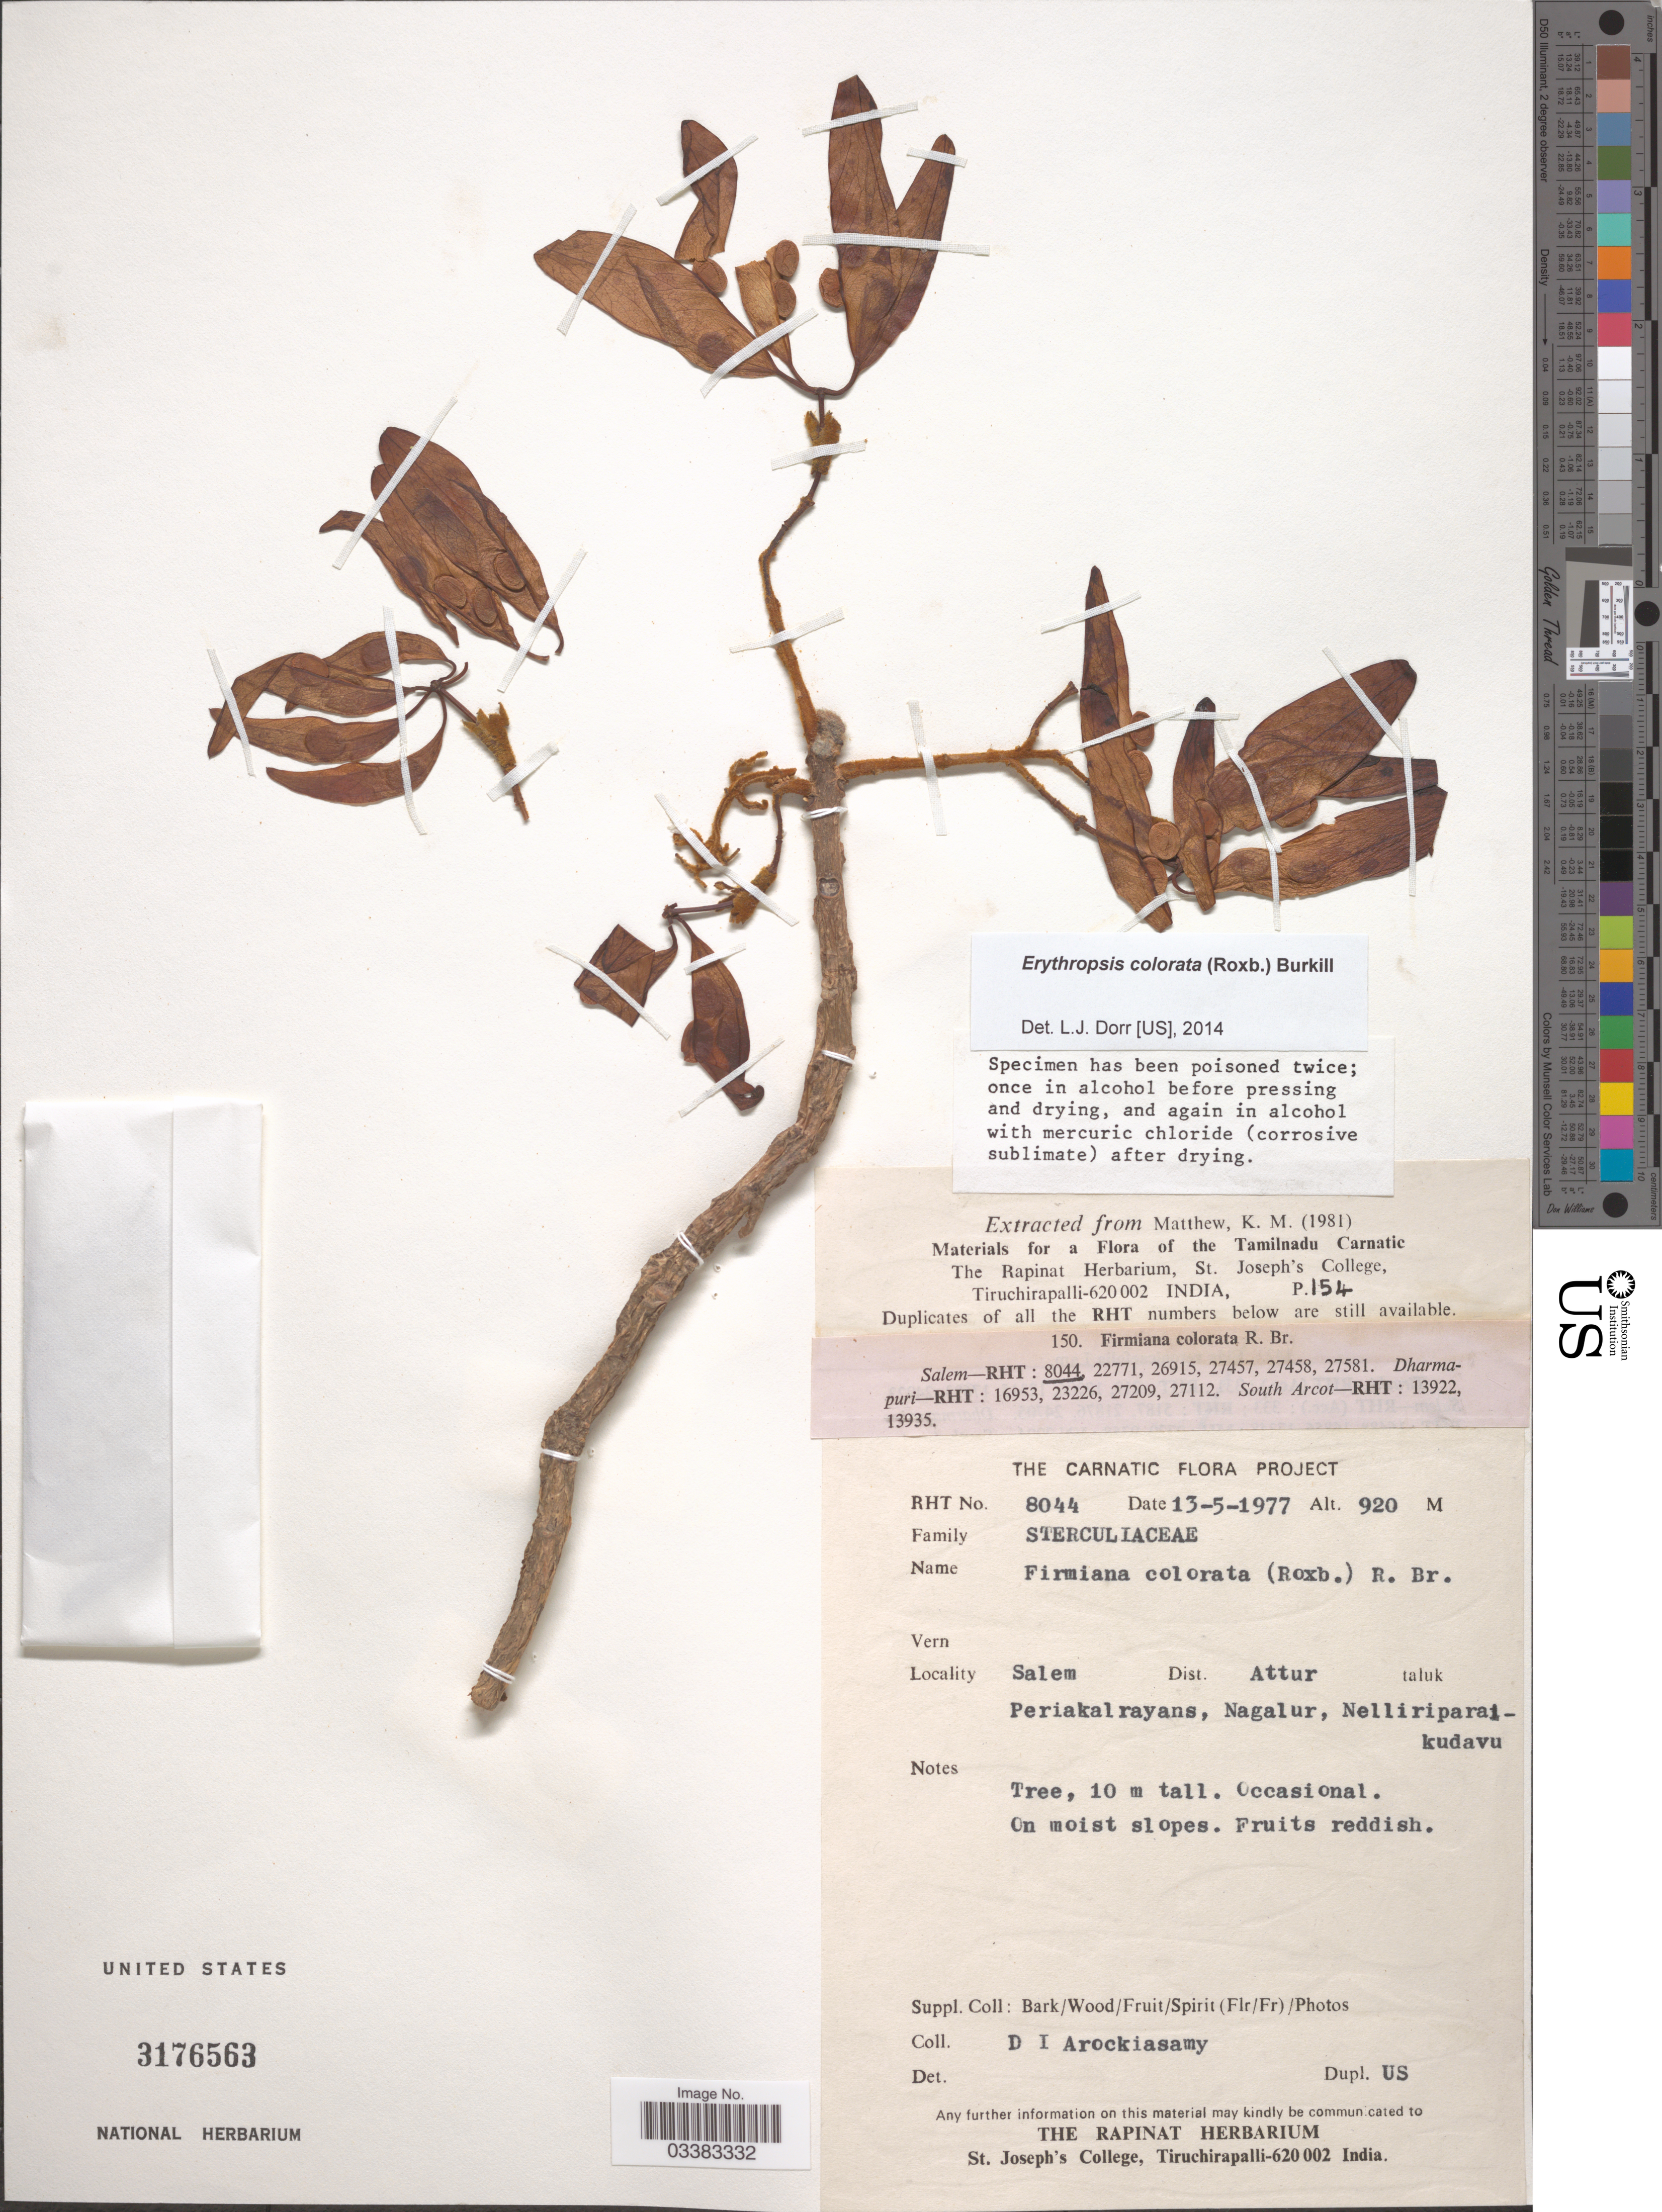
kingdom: Plantae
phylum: Tracheophyta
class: Magnoliopsida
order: Malvales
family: Malvaceae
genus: Erythropsis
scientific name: Erythropsis colorata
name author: (Roxb.) Burkill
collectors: D. Arockiasamy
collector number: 8044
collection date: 1977-05-13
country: India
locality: Salem. Dist. Attur taluk Periakalrayans, Nagalur, Nelliriparaikudavu.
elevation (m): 920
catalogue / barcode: US 3176563